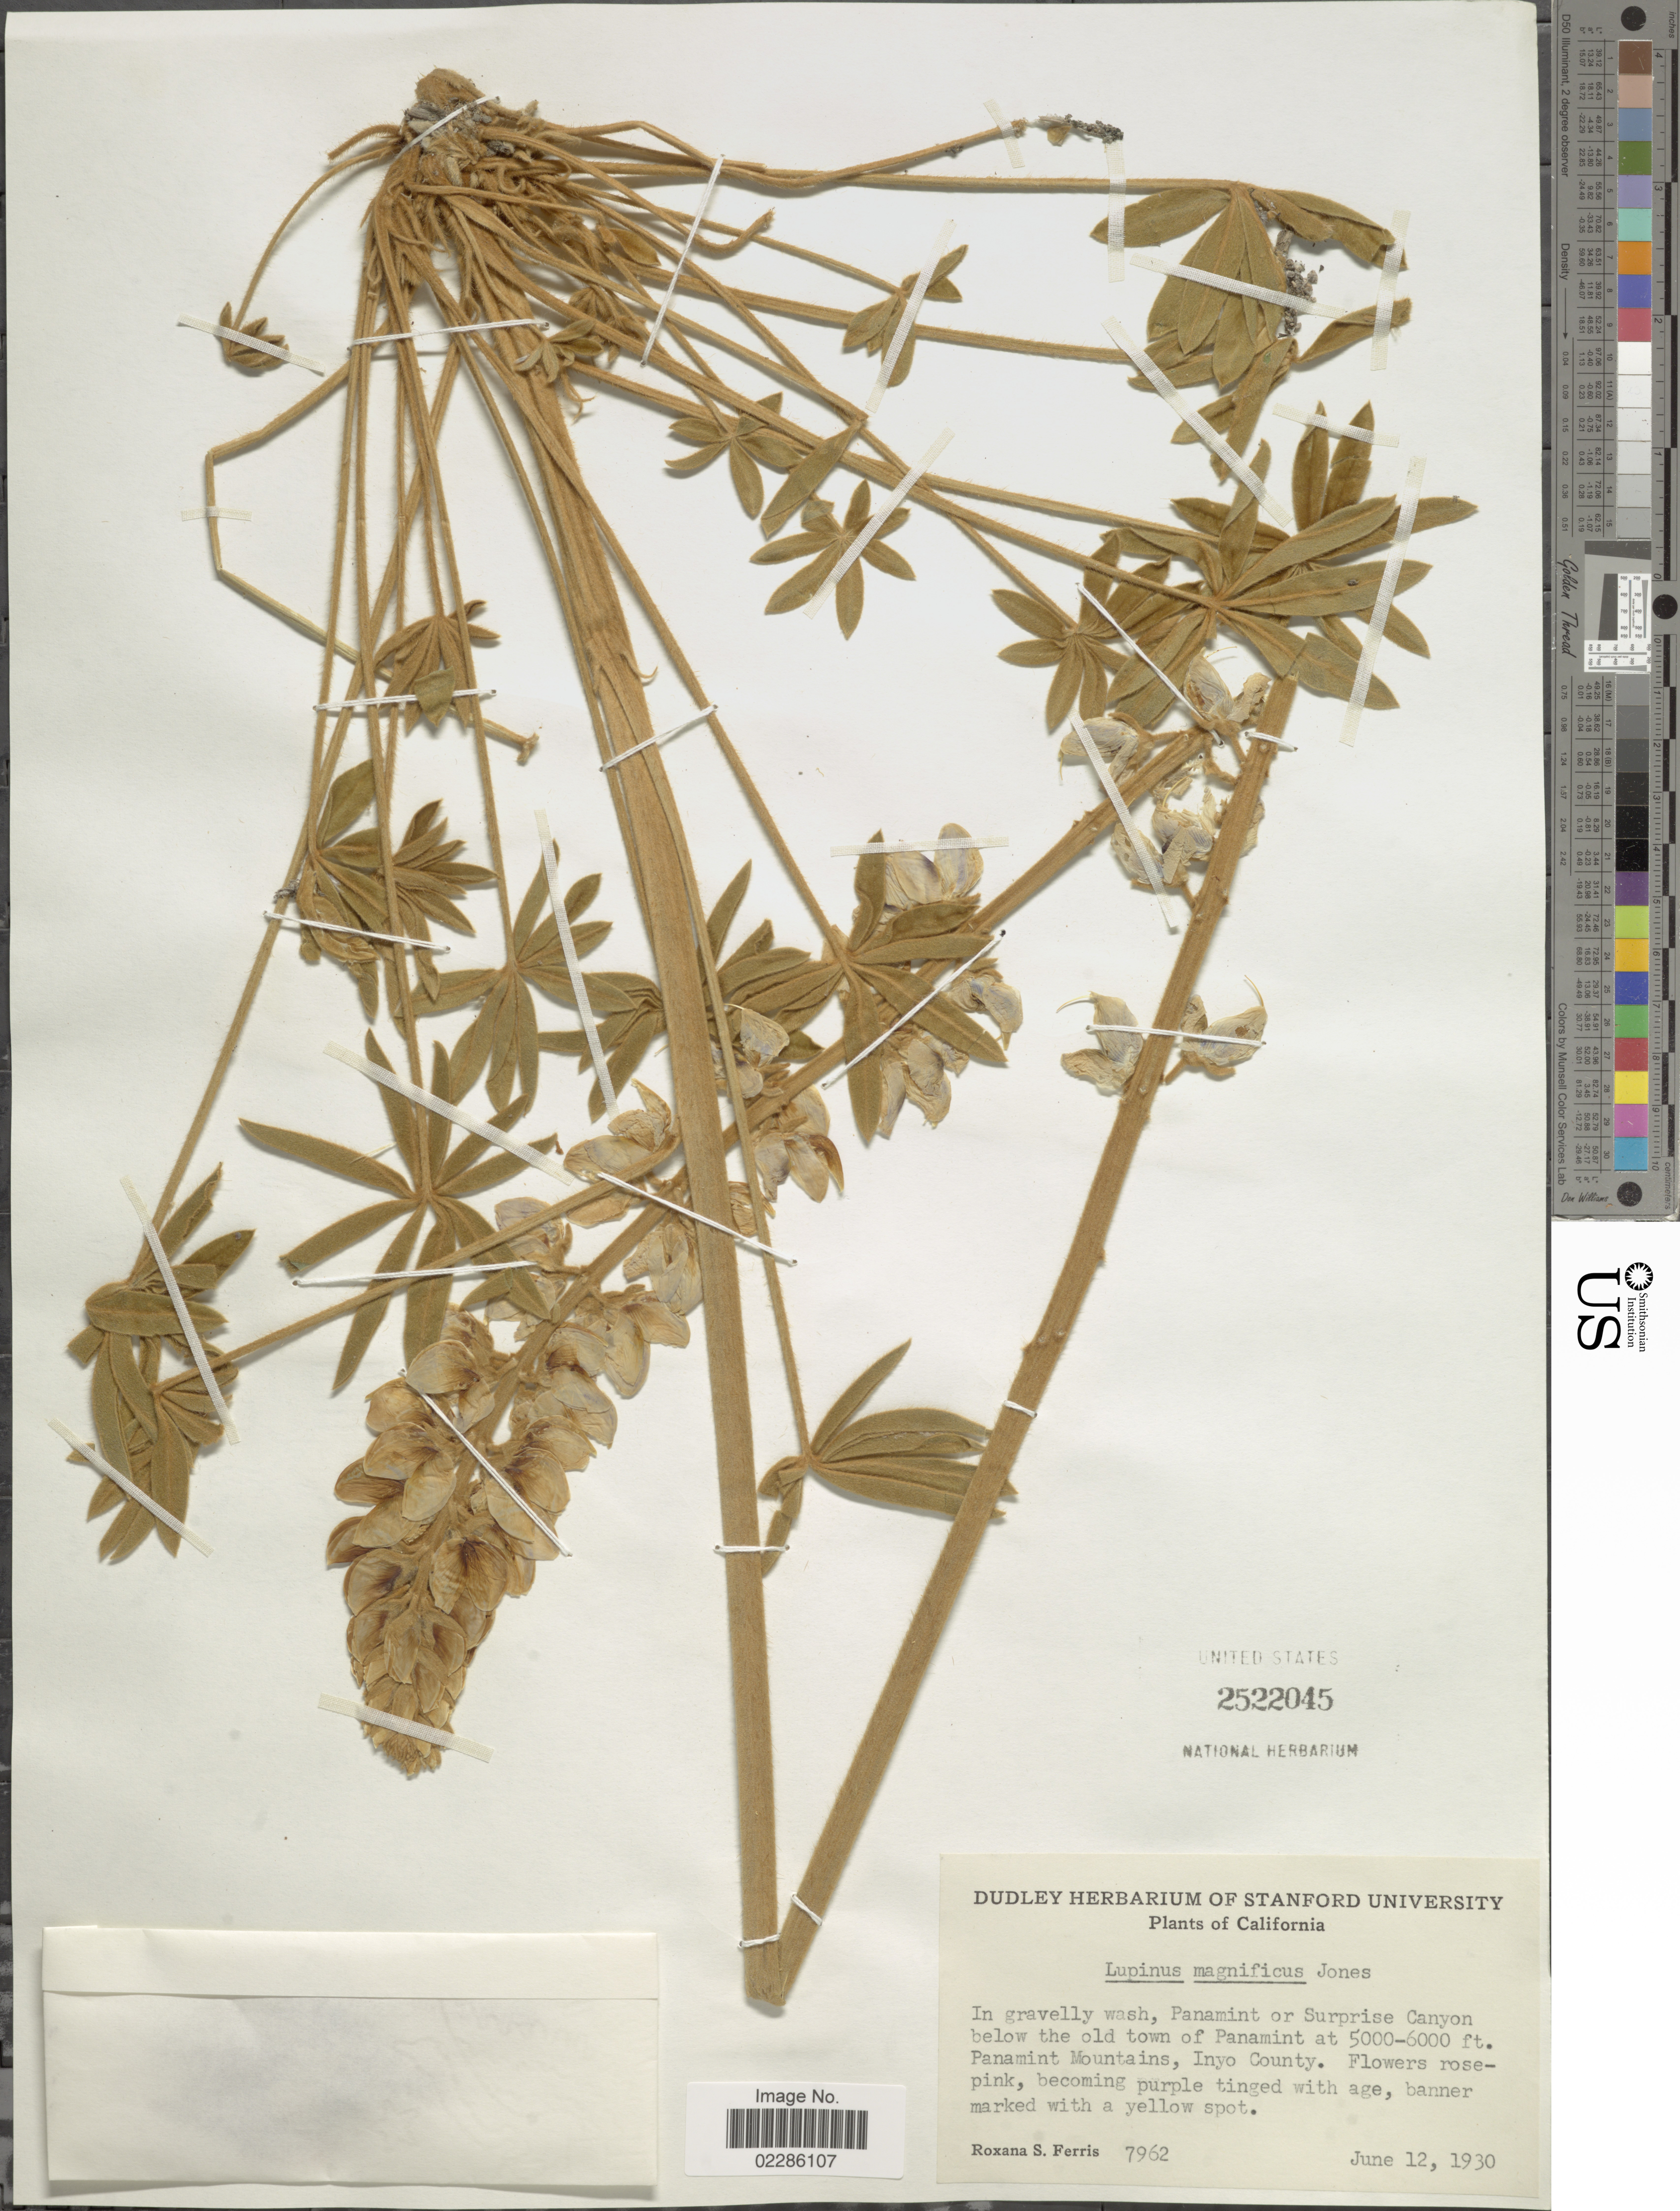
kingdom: Plantae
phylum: Tracheophyta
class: Magnoliopsida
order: Fabales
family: Fabaceae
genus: Lupinus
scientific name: Lupinus magnificus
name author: M.E. Jones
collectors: R. S. Ferris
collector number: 7962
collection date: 1930-06-12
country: United States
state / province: California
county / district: Inyo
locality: In gravelly wash, Panamint or Surprise Canyon below the old town of Panamint, Panamint Mountains, Inyo County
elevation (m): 1524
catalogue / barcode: US 2522045